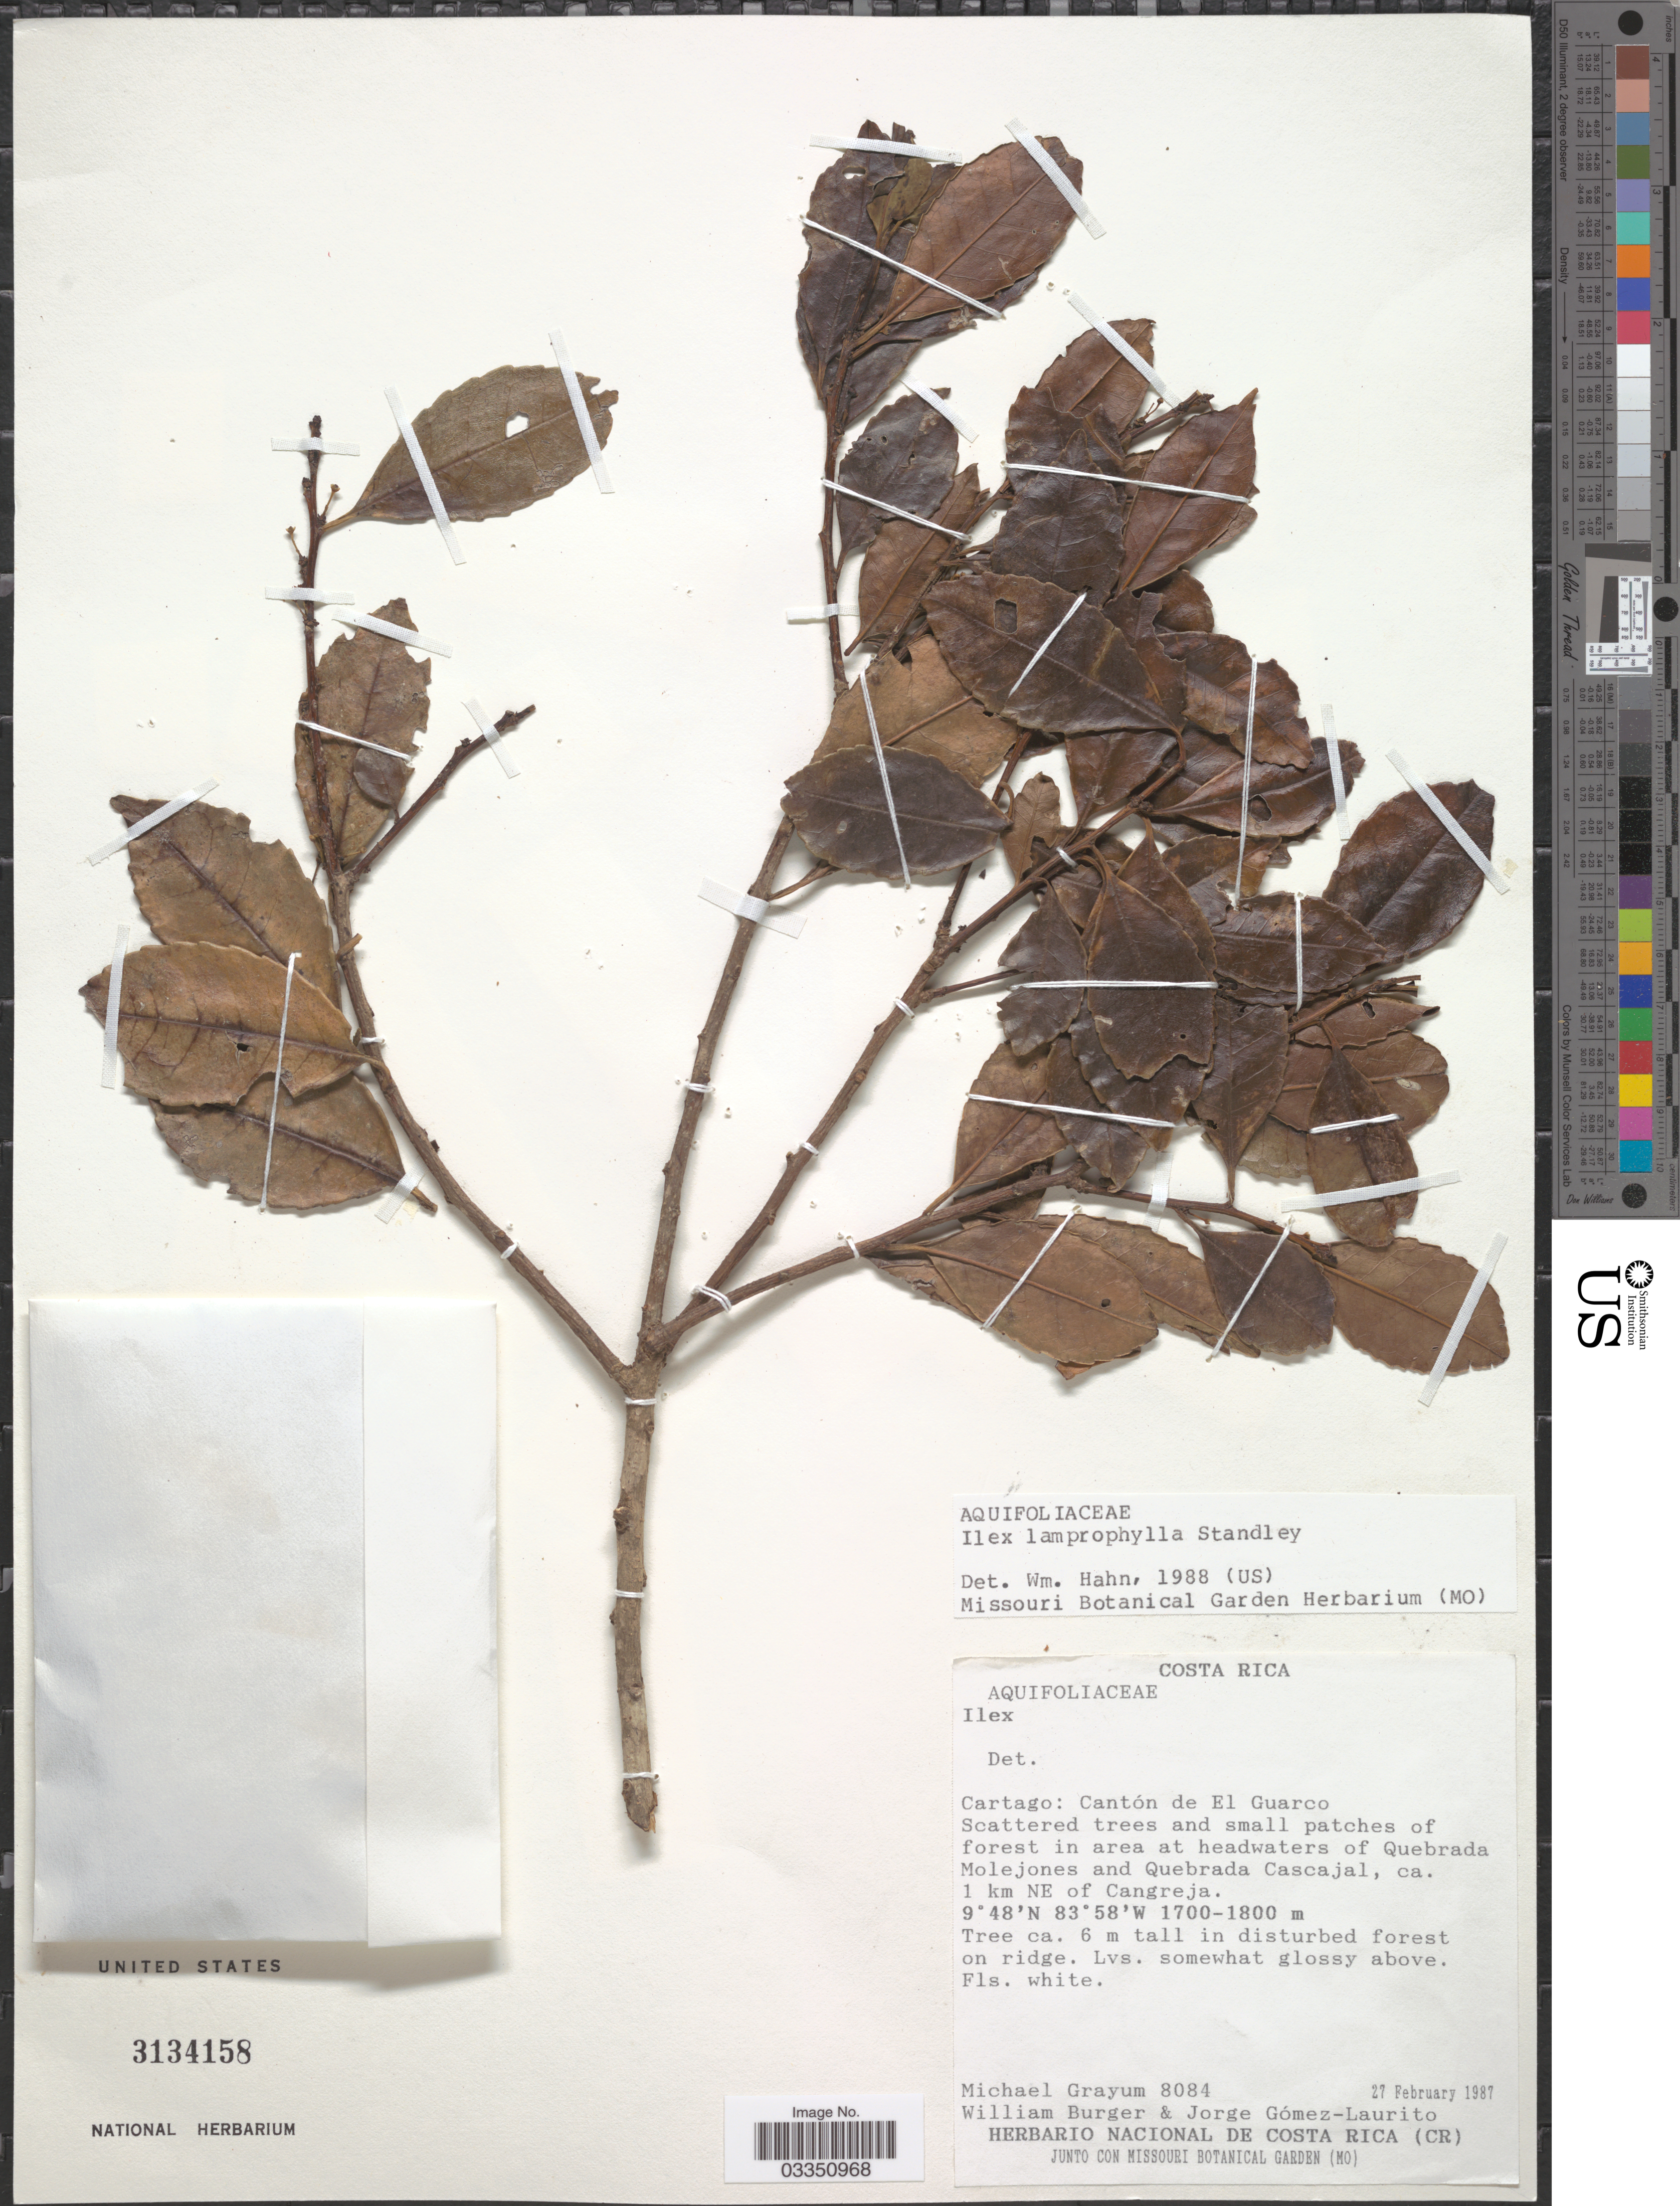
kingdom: Plantae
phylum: Tracheophyta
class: Magnoliopsida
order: Aquifoliales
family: Aquifoliaceae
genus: Ilex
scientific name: Ilex lamprophylla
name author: Standl.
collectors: M. H. Grayum, W. Burger & J. A. Gómez-Laurito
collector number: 8084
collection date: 1987-02-27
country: Costa Rica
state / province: Cartago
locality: Cantón de El Guarco, Scattered area at headwaters of Quebrada Molejones and Quebrada Cascajal, ca. 1 km NE of Cangreja.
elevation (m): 1700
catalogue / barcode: US 3134158